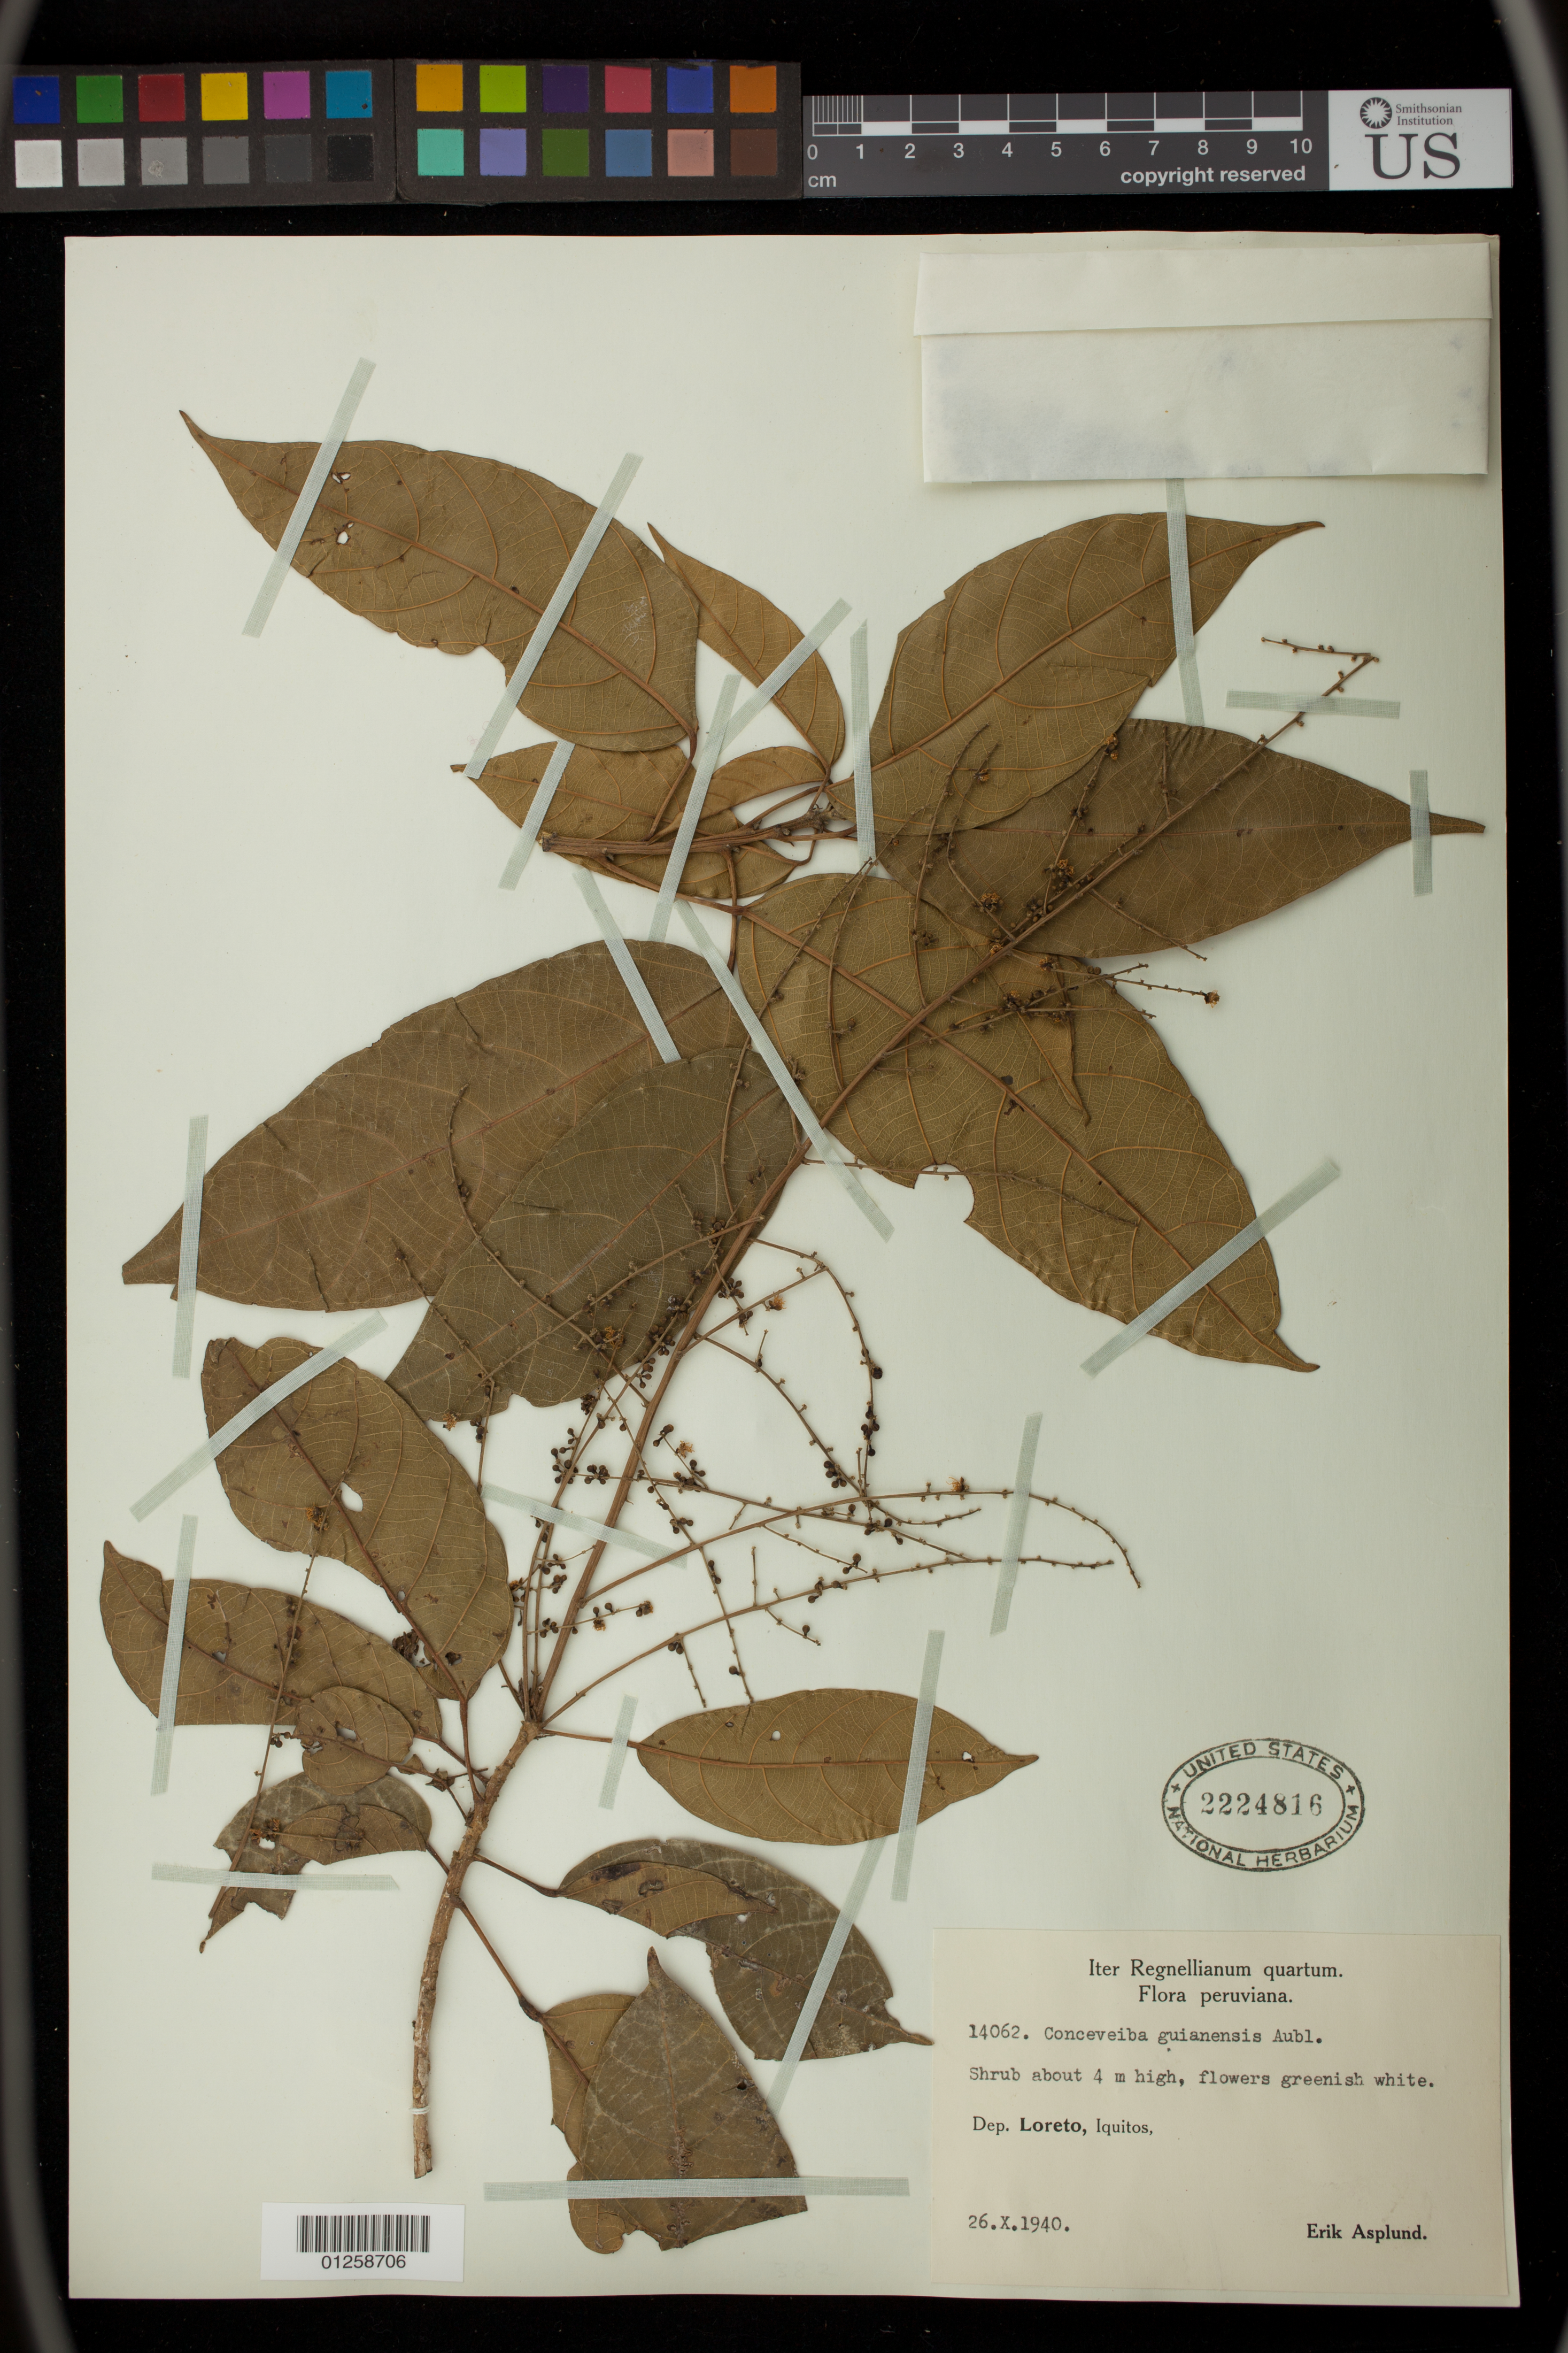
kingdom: Plantae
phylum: Tracheophyta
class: Magnoliopsida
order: Malpighiales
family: Euphorbiaceae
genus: Conceveiba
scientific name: Conceveiba rhytidocarpa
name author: Müll. Arg.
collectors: E. Asplund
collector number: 14062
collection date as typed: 26 Oct 1940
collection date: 1940-10-26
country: Peru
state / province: Loreto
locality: Iquitos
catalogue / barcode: US 2224816